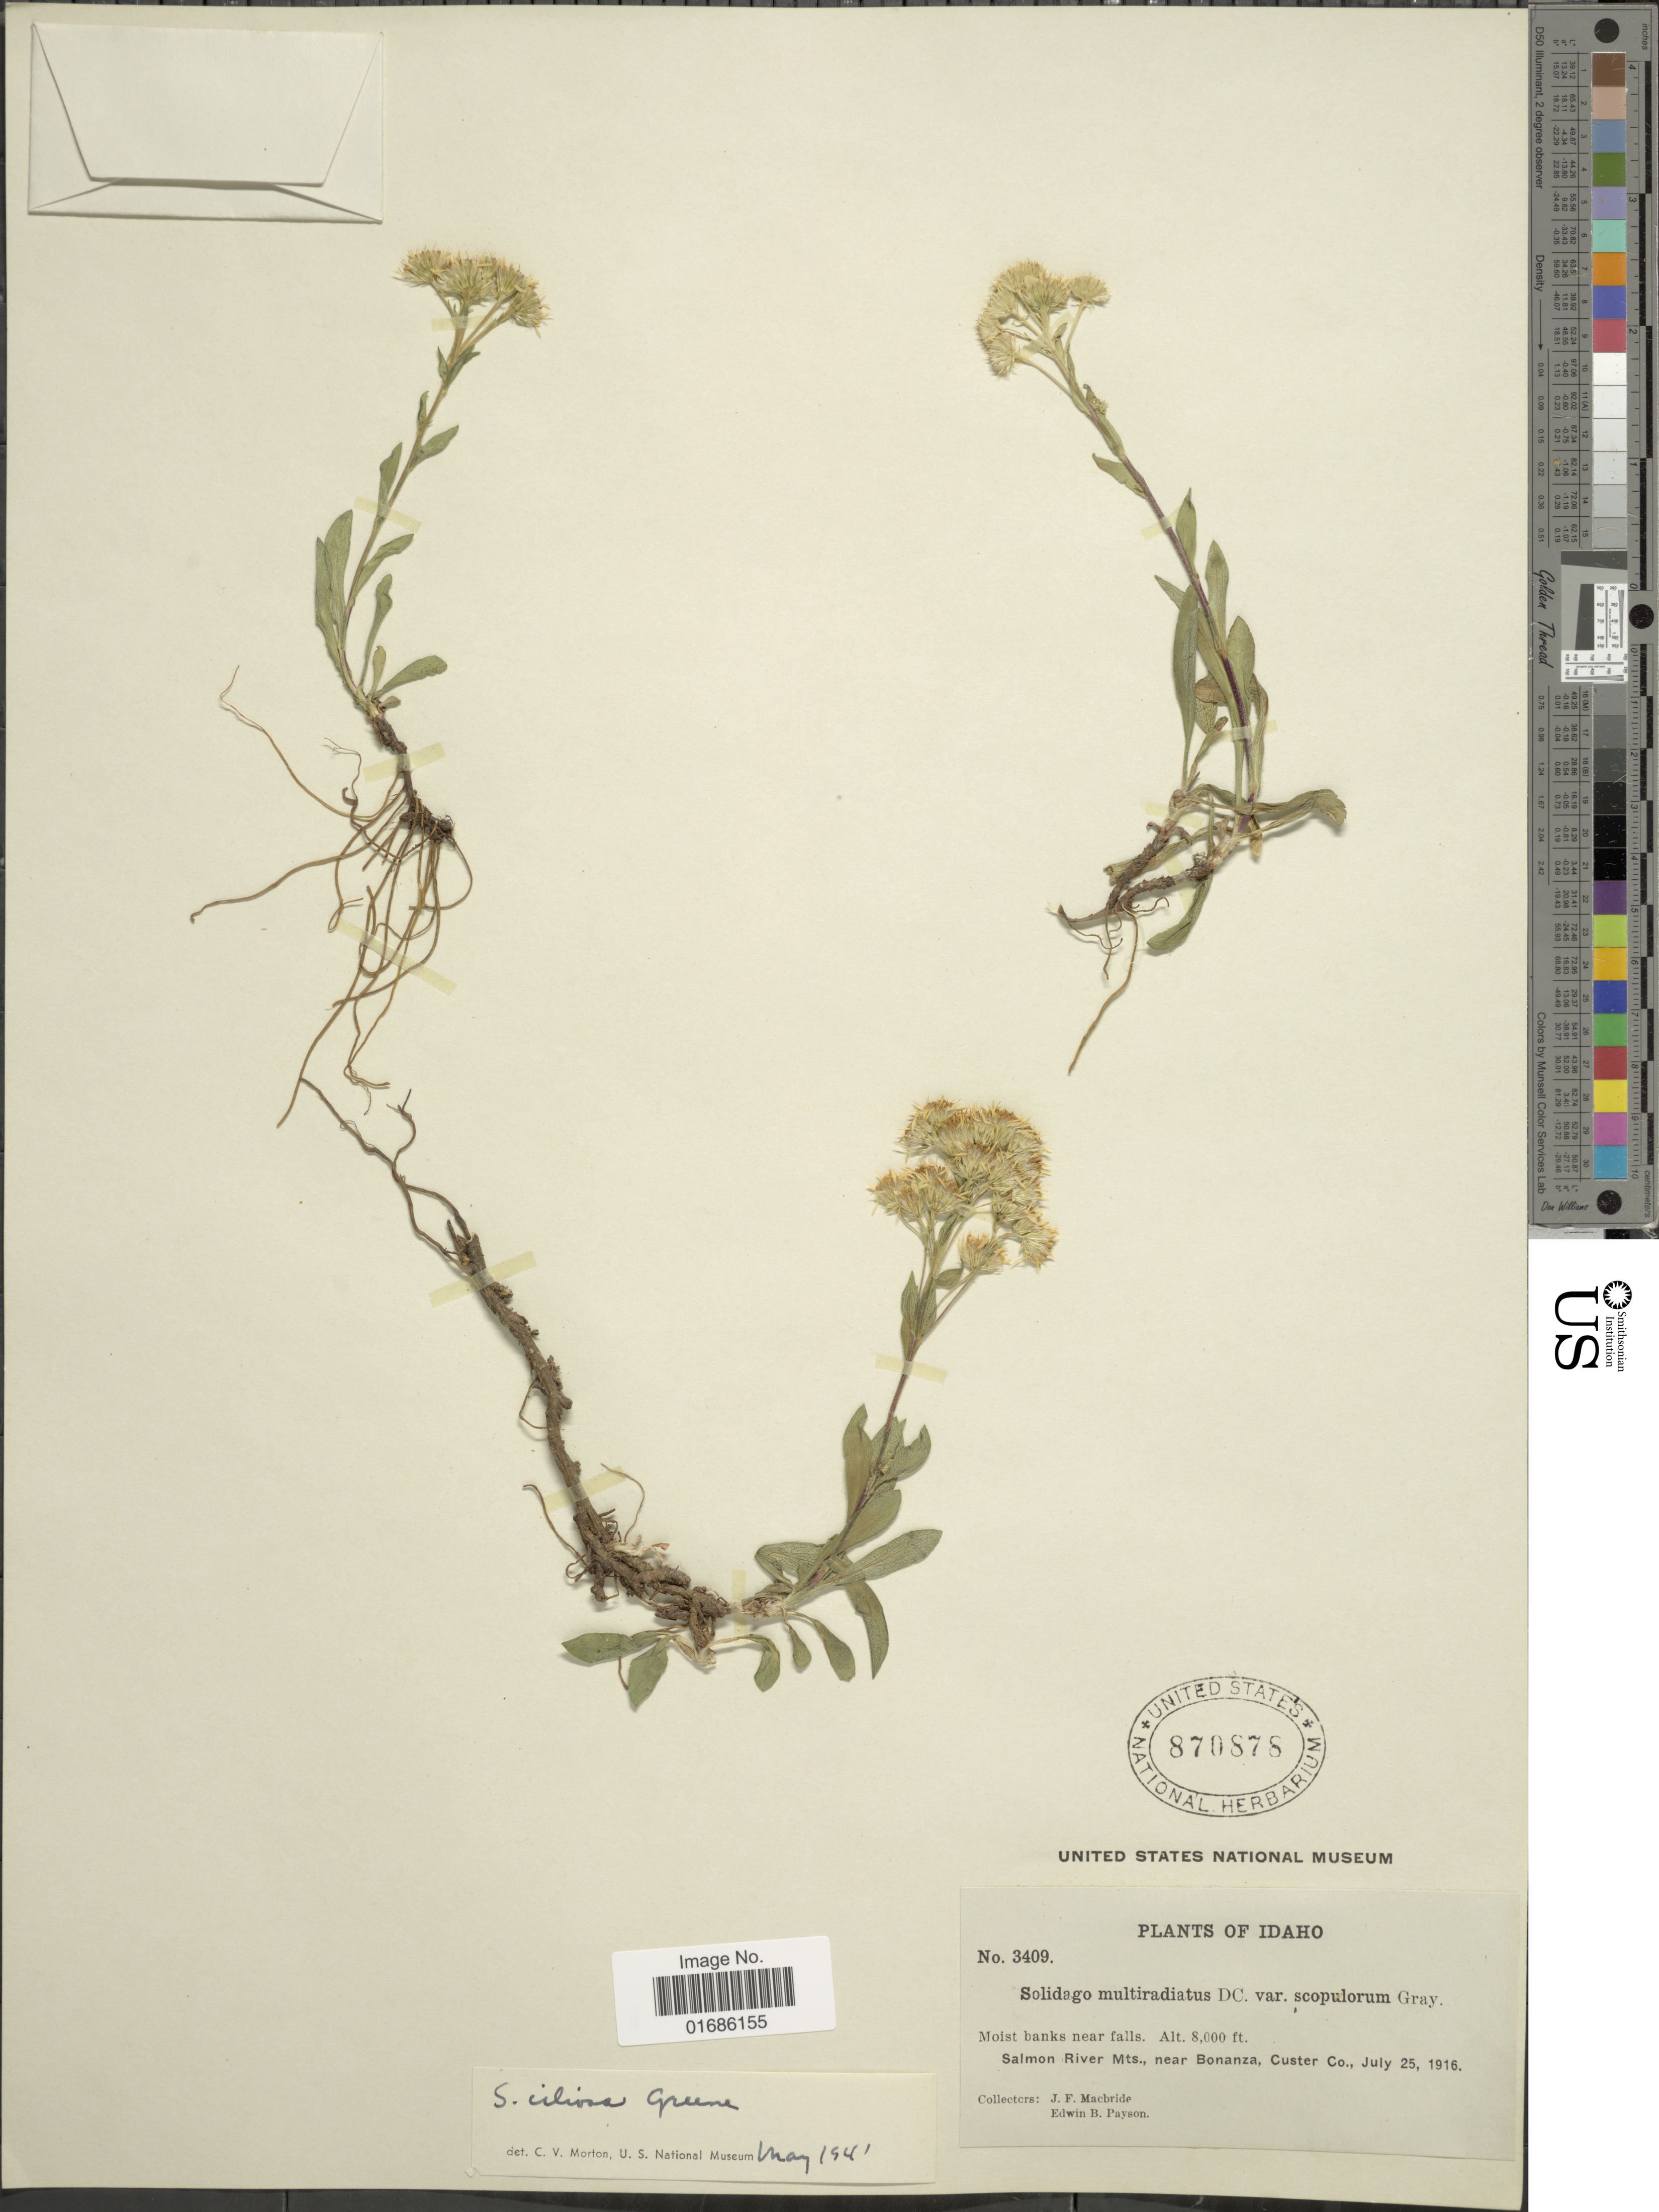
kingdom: Plantae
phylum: Tracheophyta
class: Magnoliopsida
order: Asterales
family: Asteraceae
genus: Solidago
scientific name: Solidago ciliosa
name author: Greene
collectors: J. F. Macbride & E. B. Payson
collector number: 3409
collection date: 1916-07-25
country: United States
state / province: Idaho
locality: Moist banks near Falls, Salmon River Mts., near Bonanza, Custer Co.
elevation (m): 2438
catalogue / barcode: US 870878